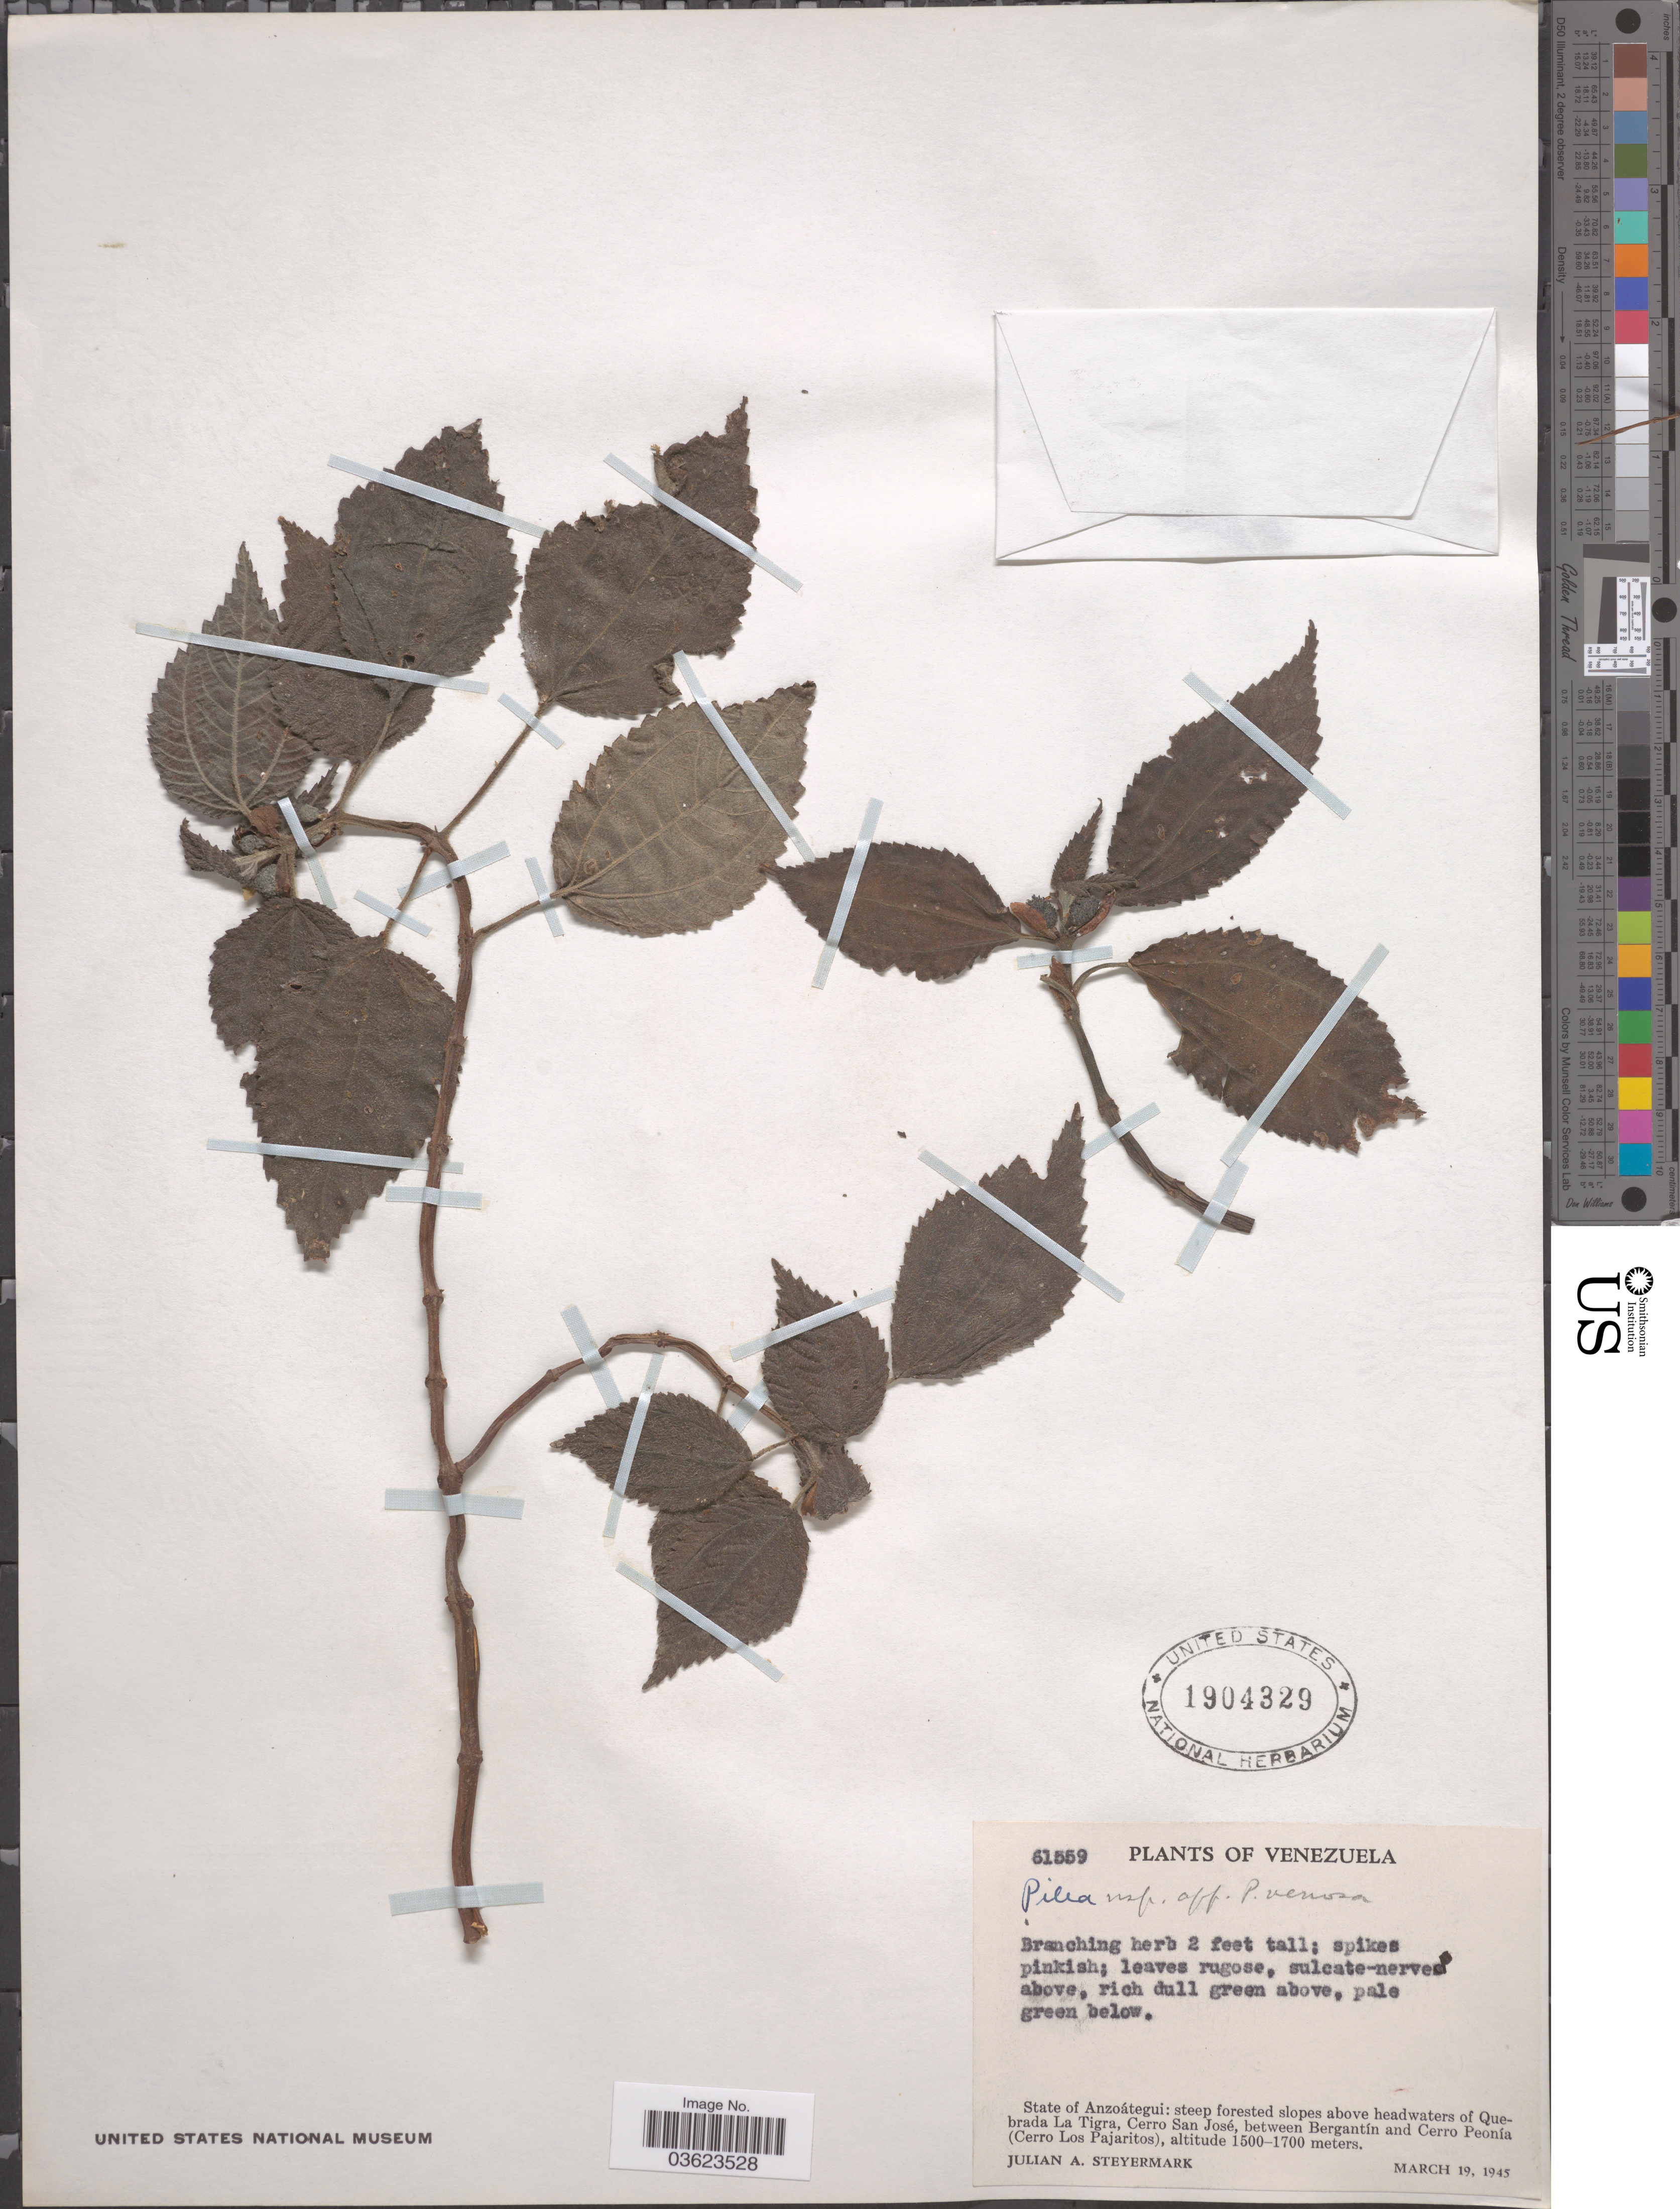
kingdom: Plantae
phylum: Tracheophyta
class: Magnoliopsida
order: Rosales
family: Urticaceae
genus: Pilea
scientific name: Pilea sp.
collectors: J. Steyermark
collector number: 61559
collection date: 1945-03-19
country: Venezuela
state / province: Anzoategui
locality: Steep forested slopes above headwaters of Quebrada La Tigra, Cerro San José, between Bergantín and Cerro Peonía (Cerro Los Pajaritos).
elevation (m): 1500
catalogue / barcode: US 1904329